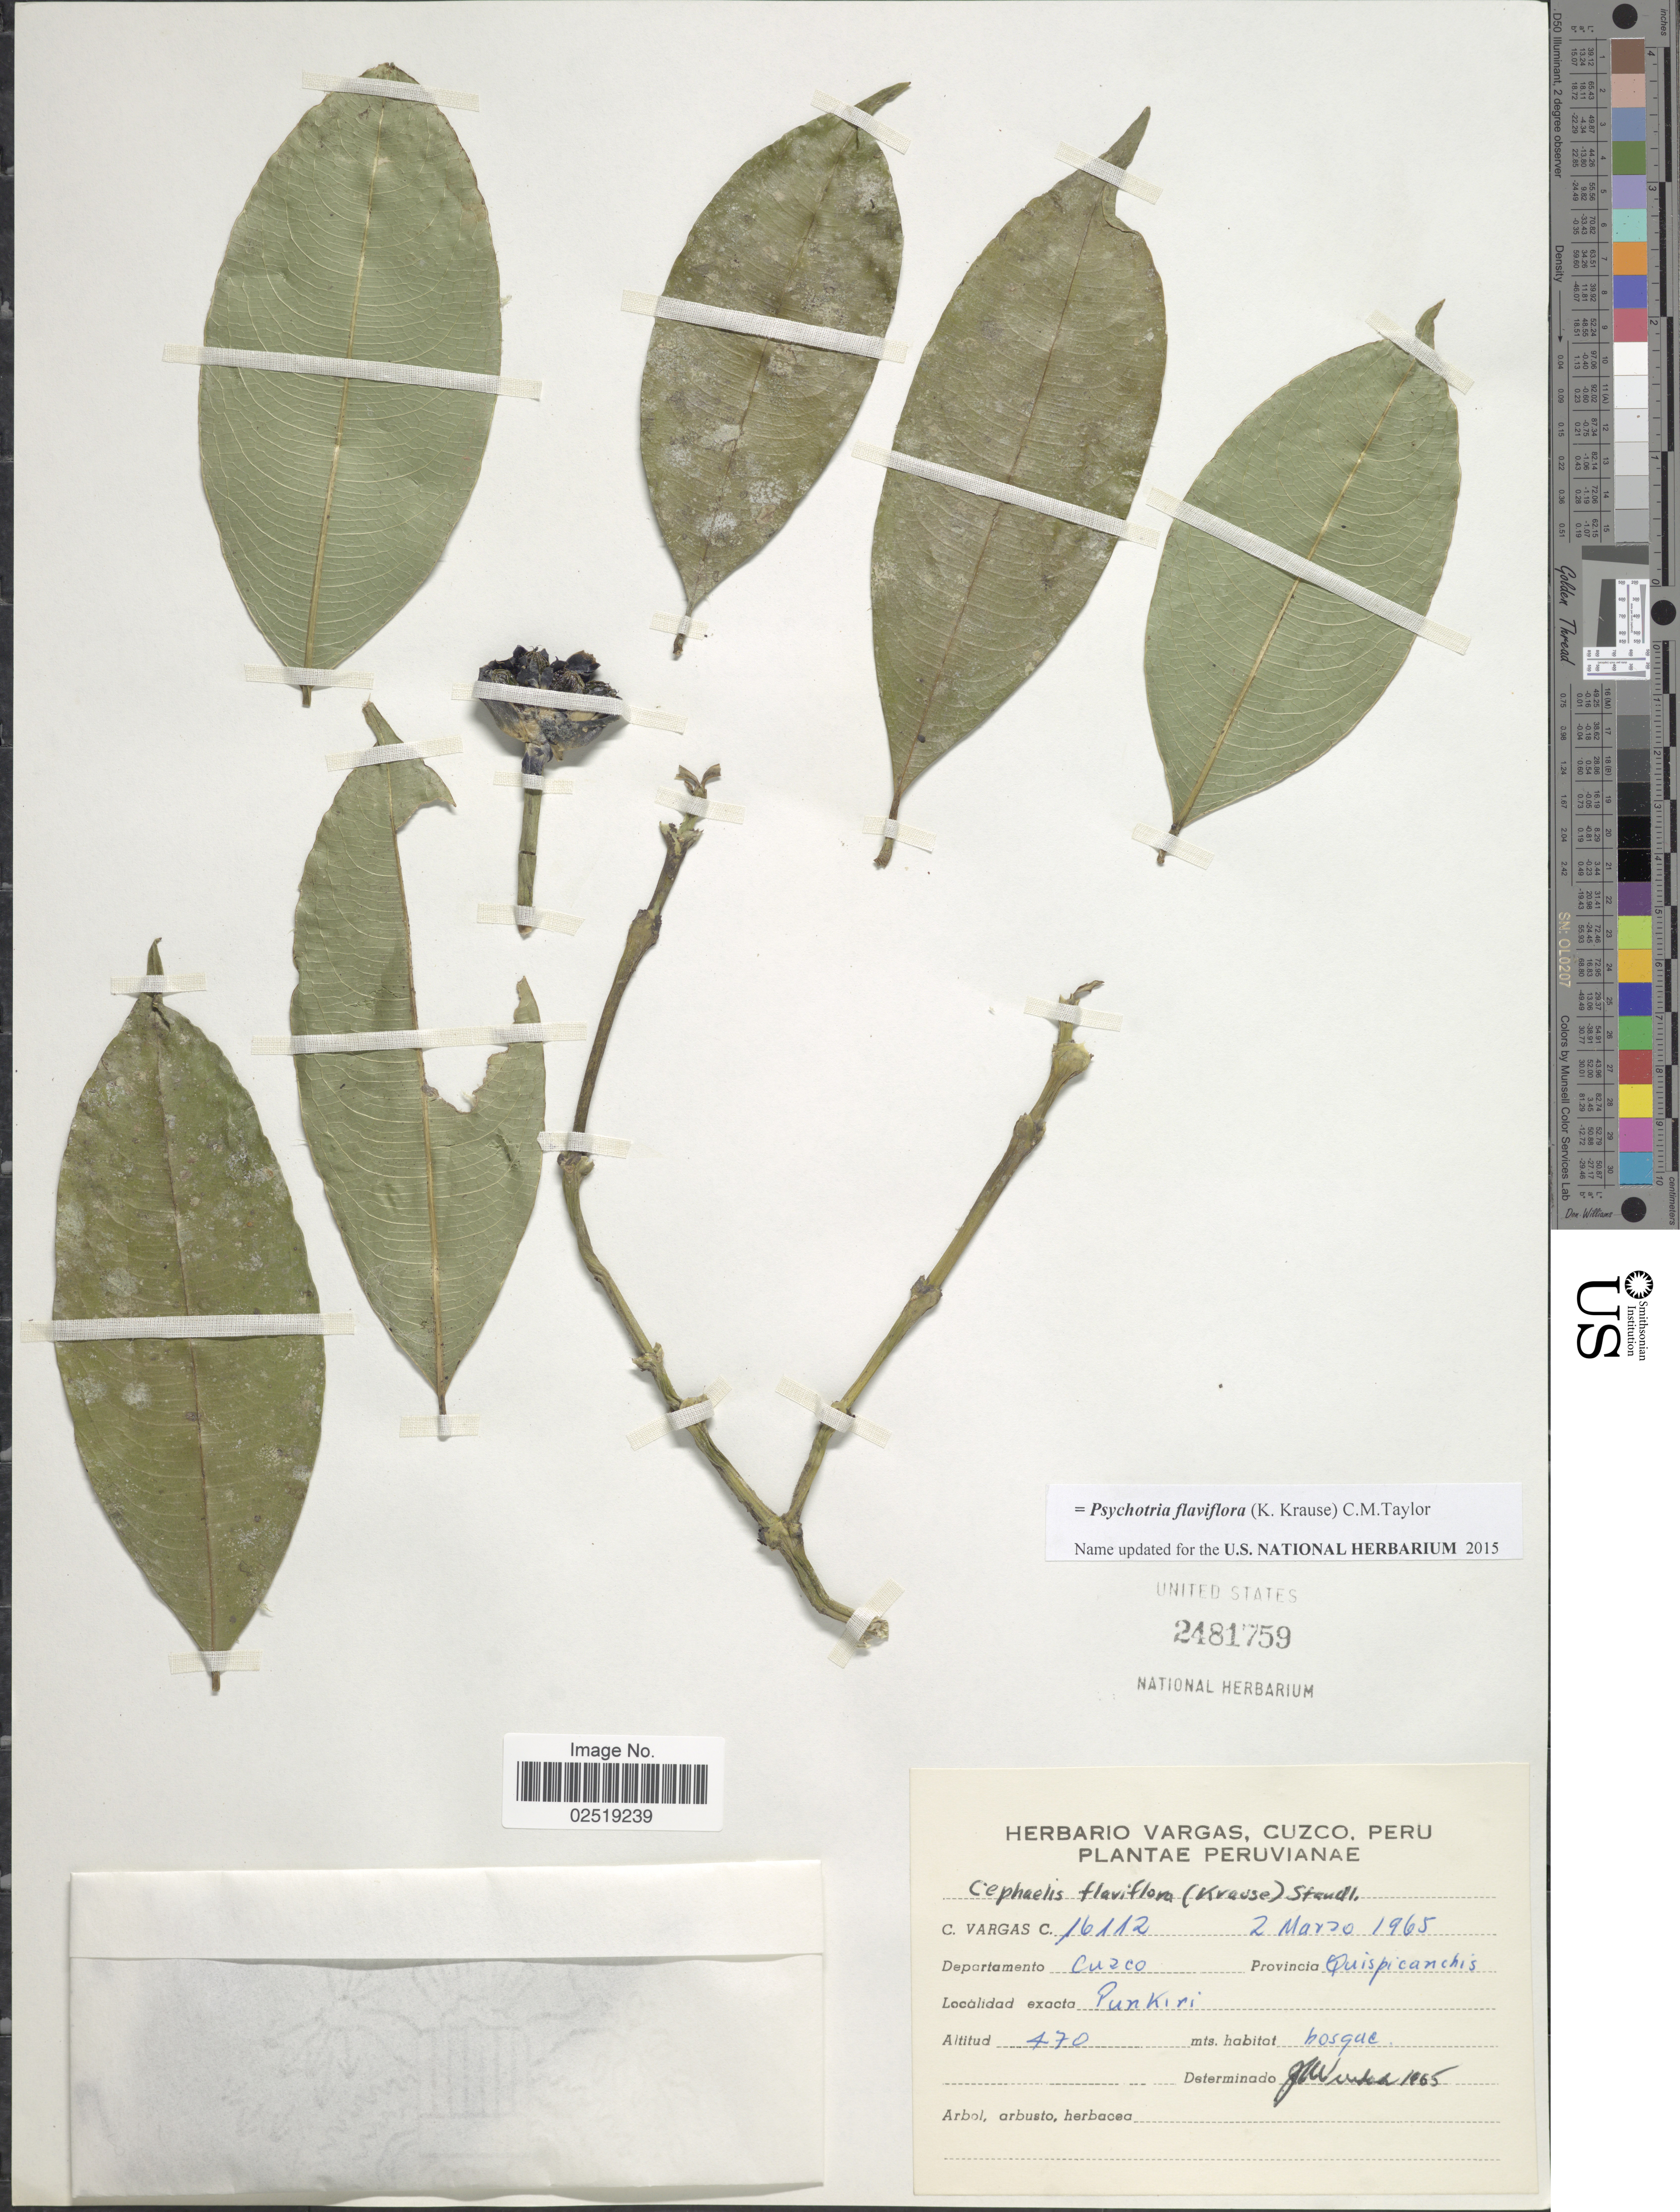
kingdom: Plantae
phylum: Tracheophyta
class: Magnoliopsida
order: Gentianales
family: Rubiaceae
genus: Psychotria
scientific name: Psychotria flaviflora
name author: (K. Krause) C.M. Taylor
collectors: C. Vargas Calderón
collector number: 16112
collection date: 1965-03-02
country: Peru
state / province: Cusco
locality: Cuzco, Quispicanchis, Punkiri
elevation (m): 470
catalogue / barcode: US 2481759